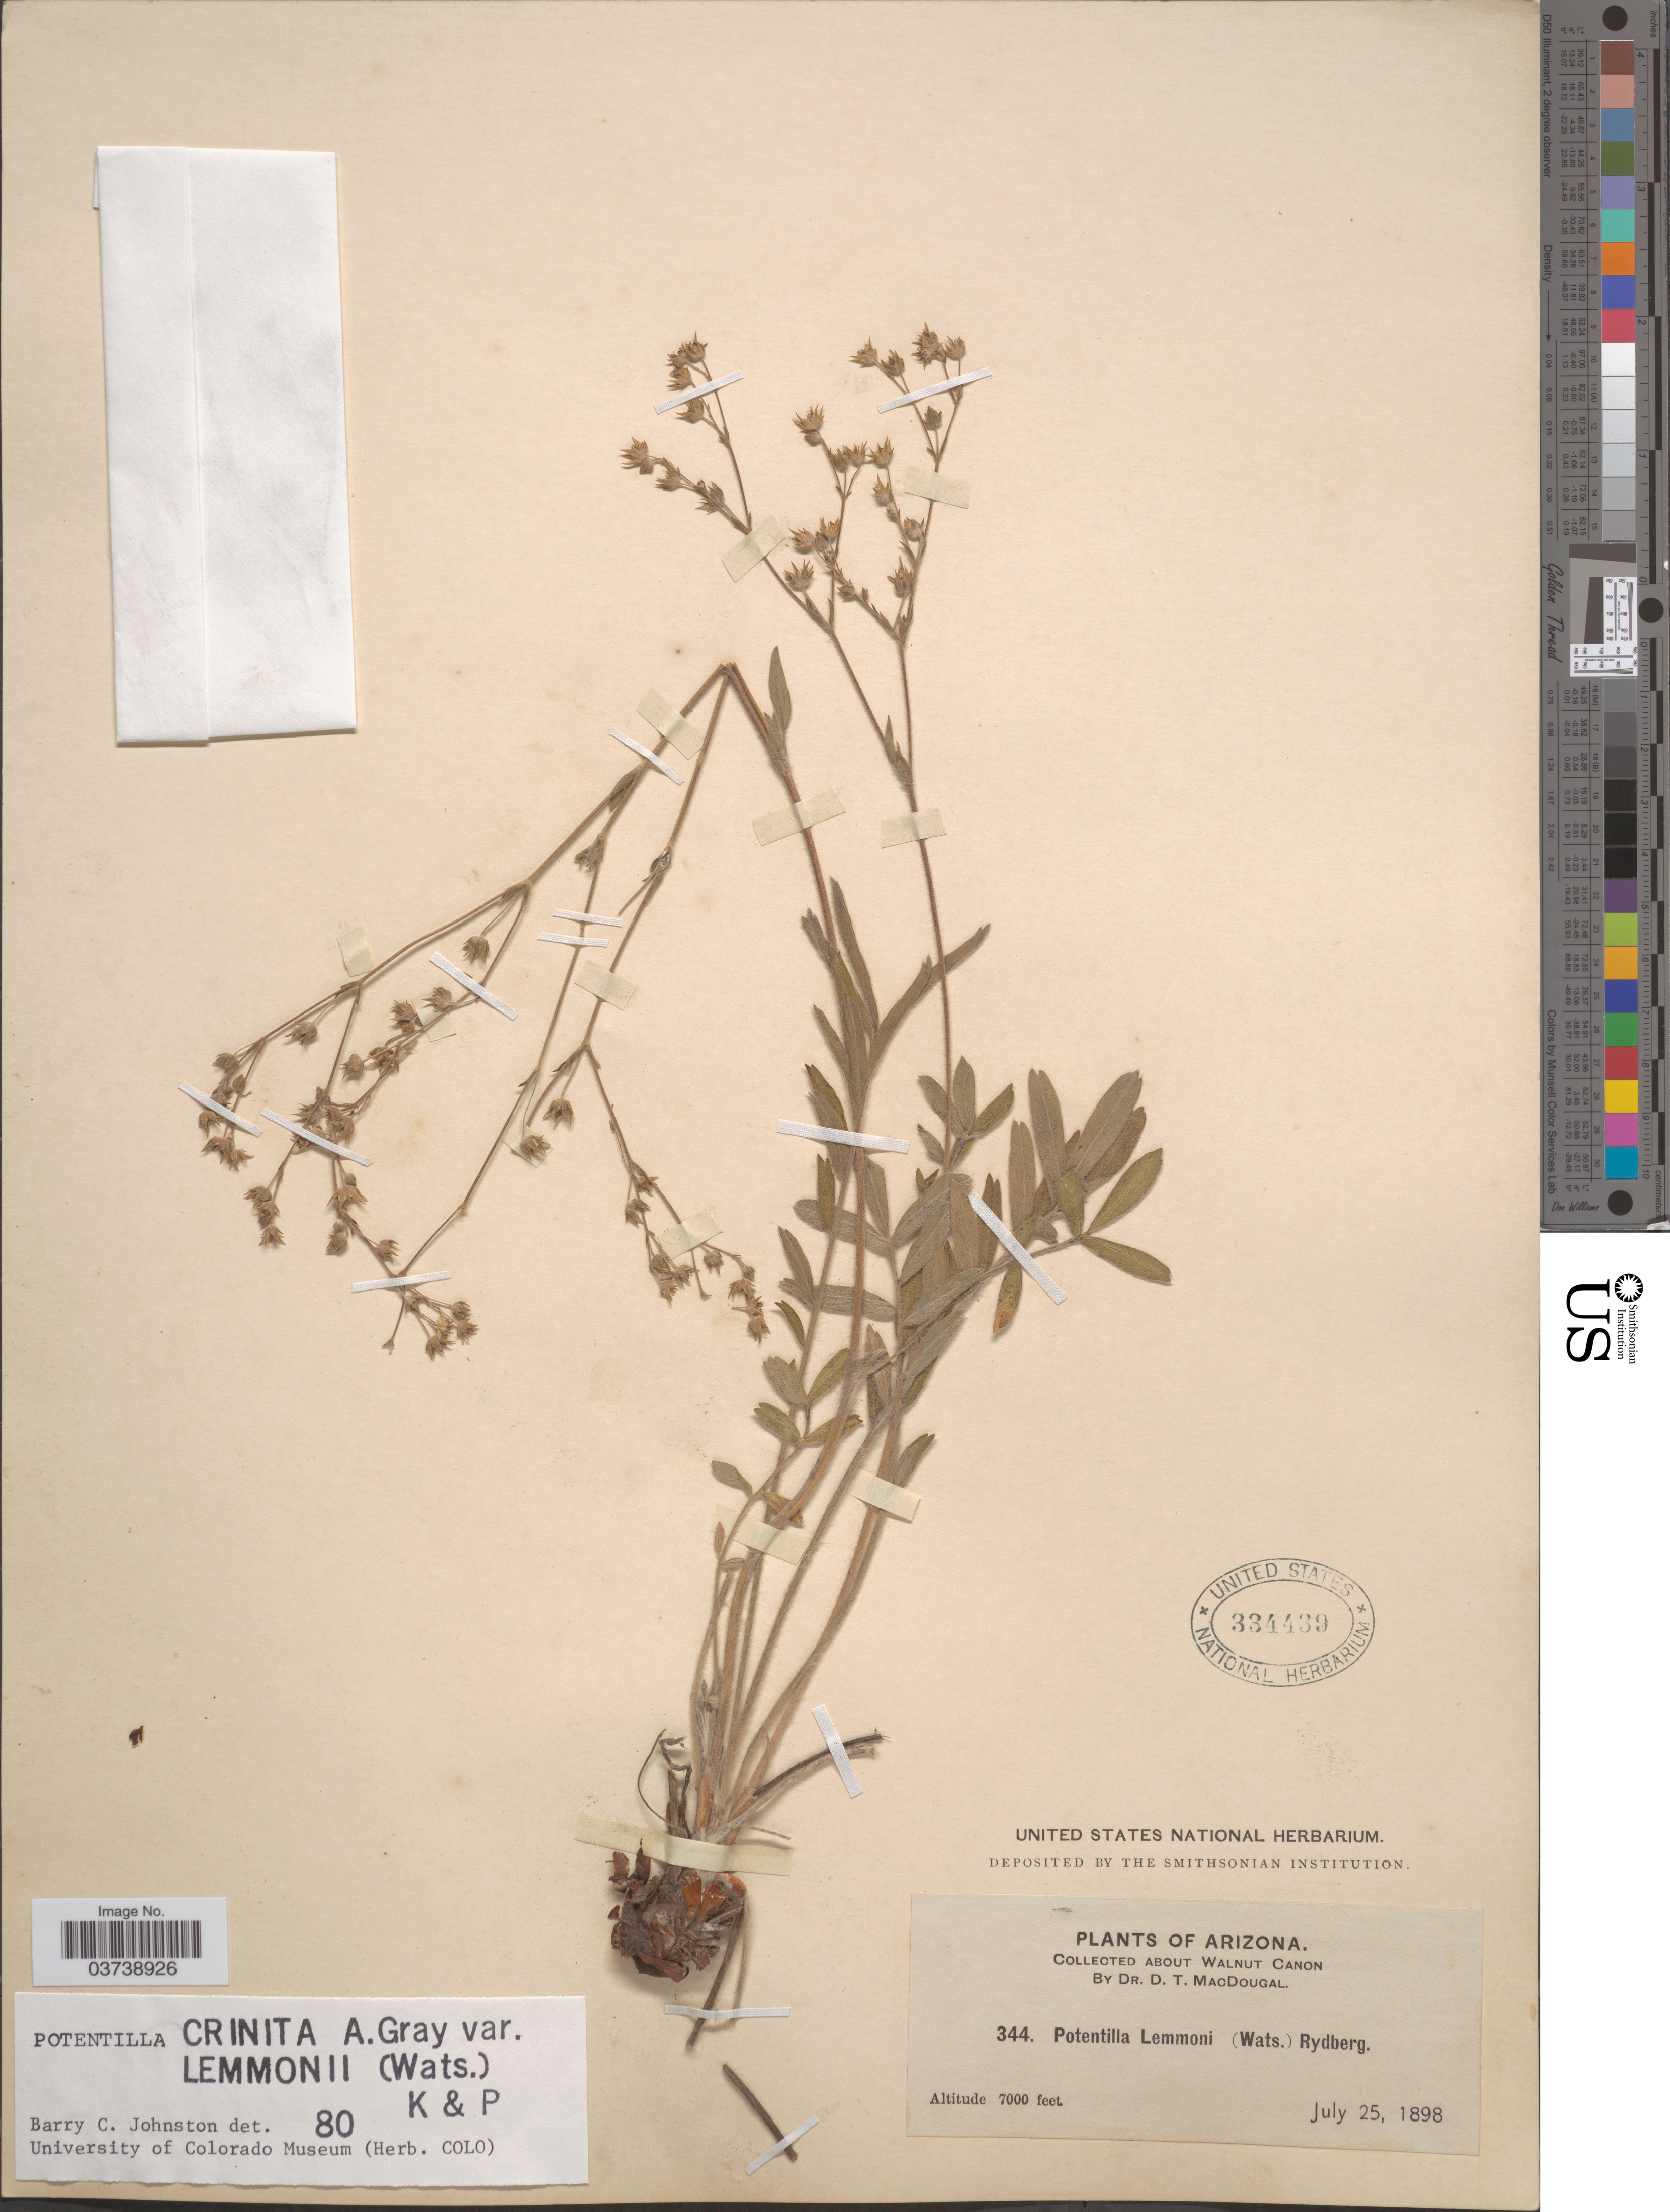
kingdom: Plantae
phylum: Tracheophyta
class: Magnoliopsida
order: Rosales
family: Rosaceae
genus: Potentilla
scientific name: Potentilla crinita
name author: A. Gray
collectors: D. T. MacDougal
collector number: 344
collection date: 1898-07-25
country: United States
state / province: Arizona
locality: About Walnut Canon.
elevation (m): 2134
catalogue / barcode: US 334439